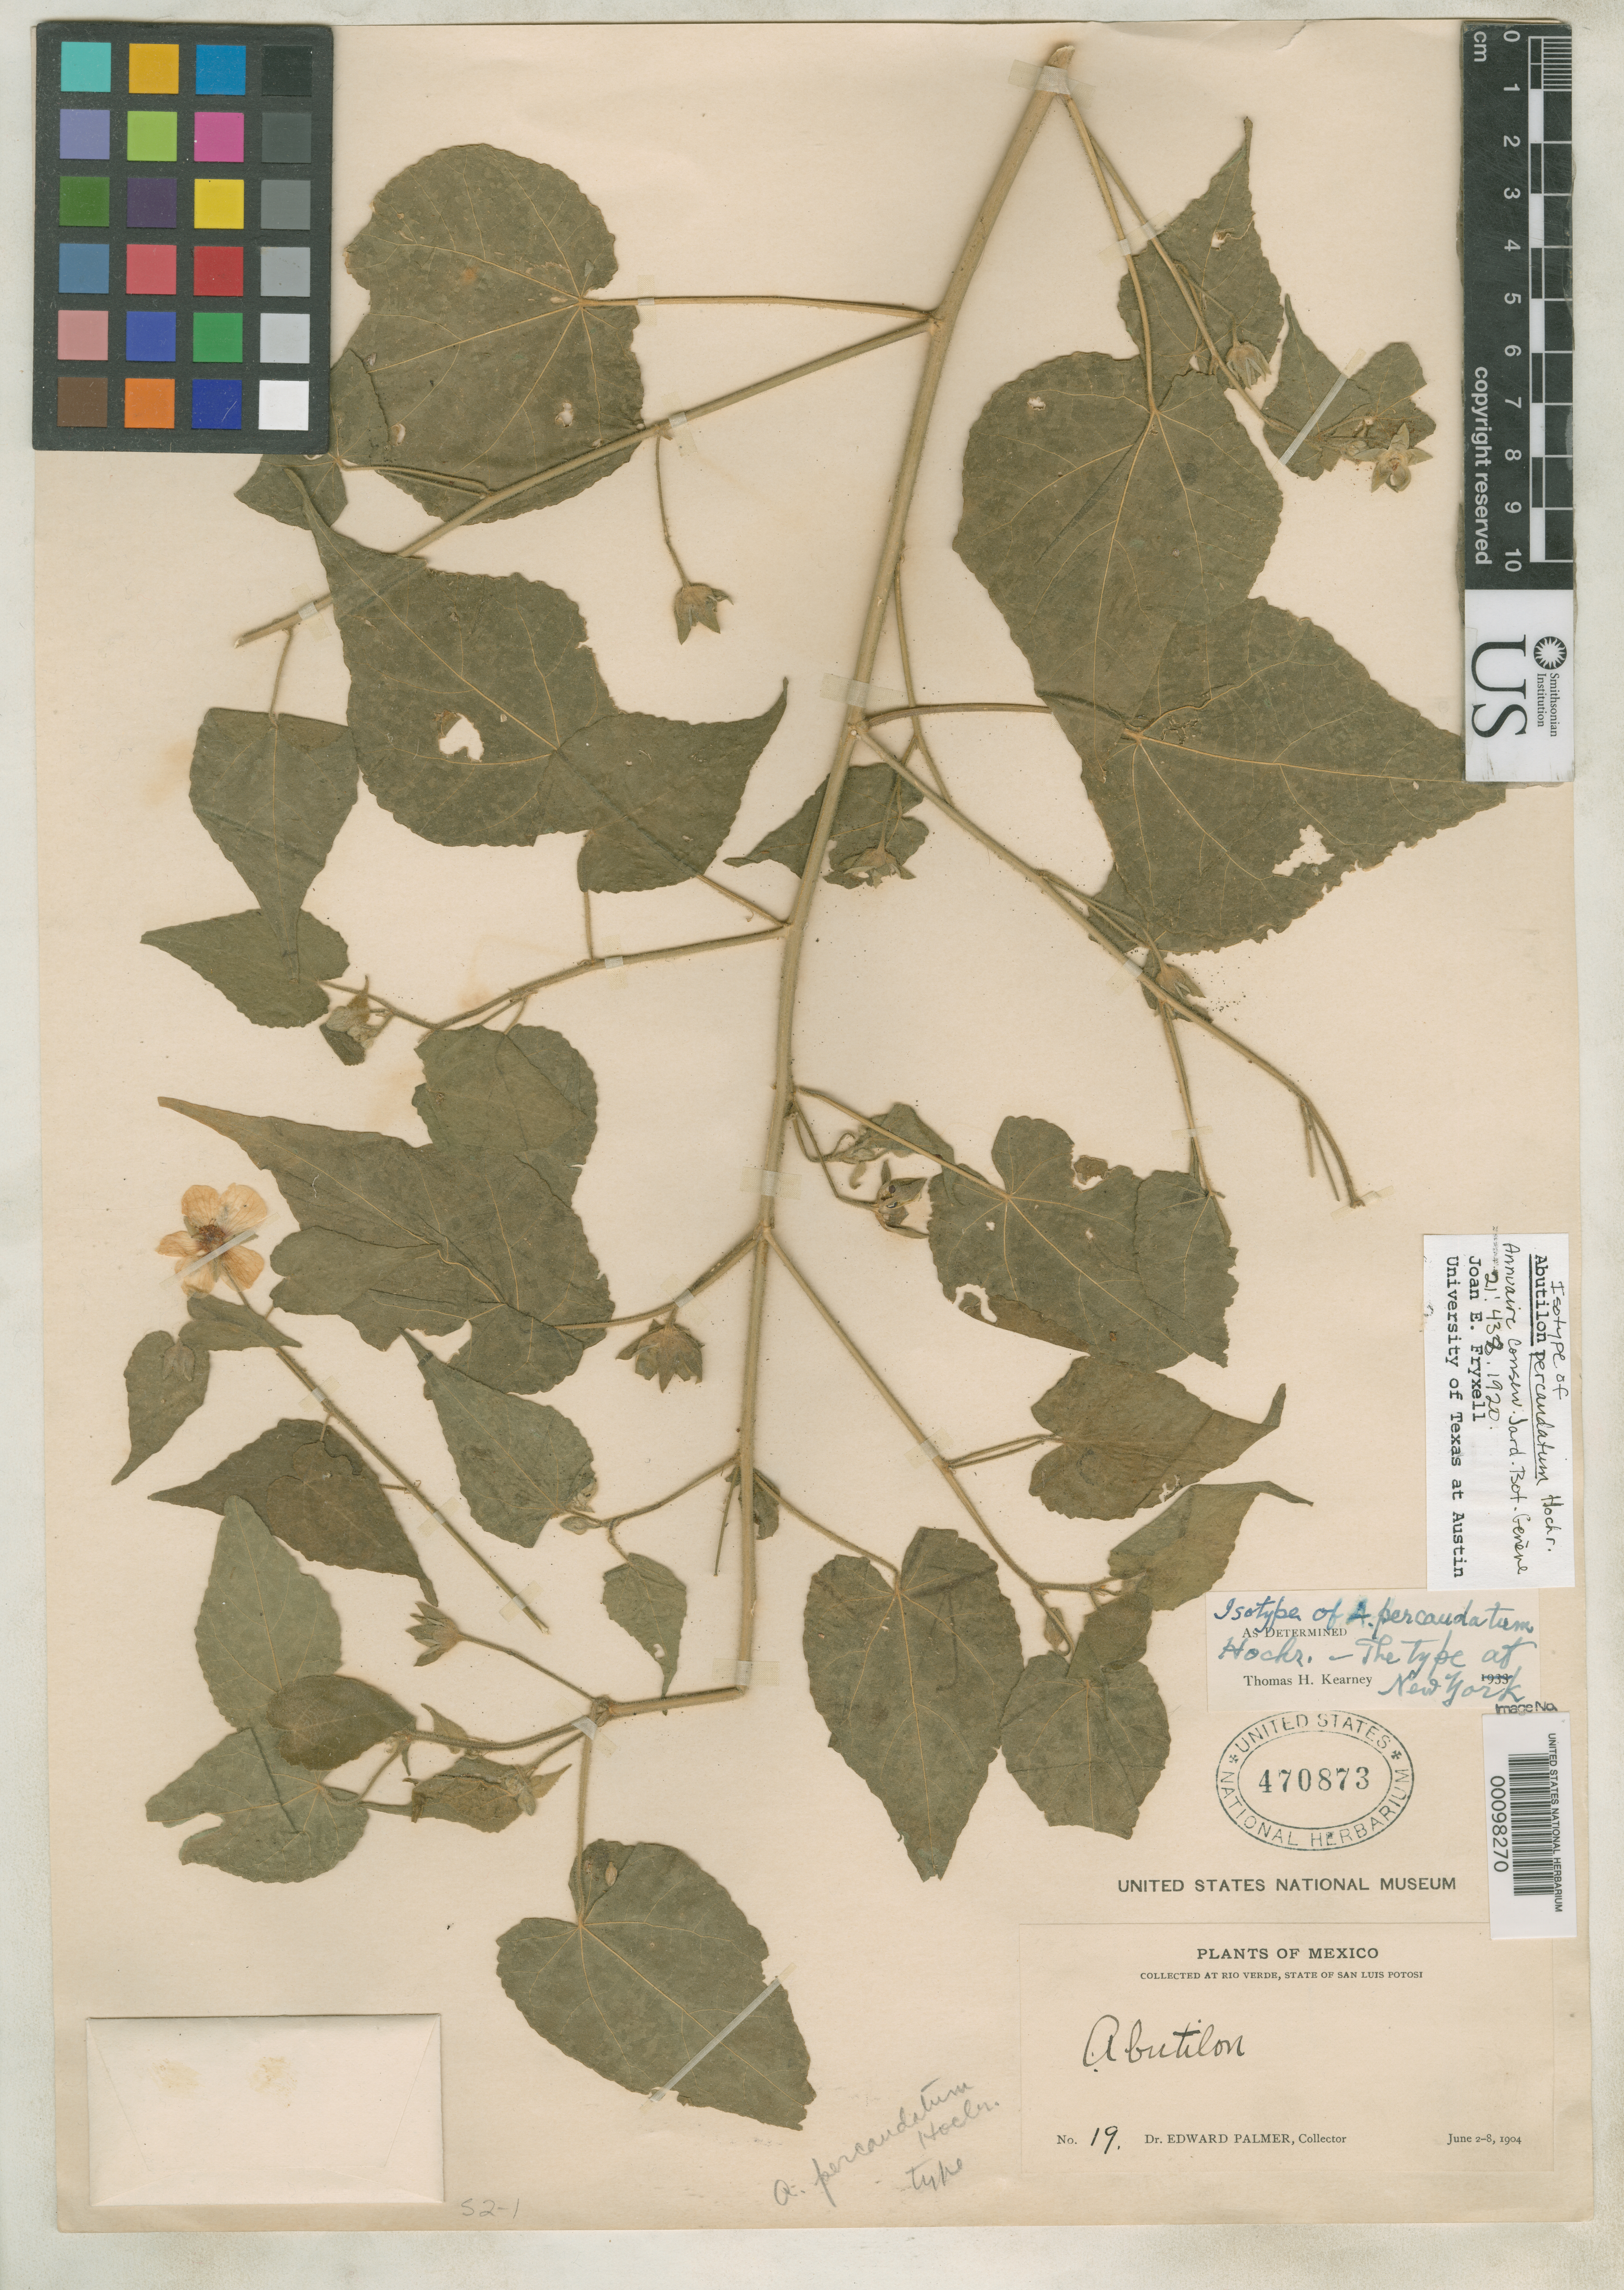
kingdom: Plantae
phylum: Tracheophyta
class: Magnoliopsida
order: Malvales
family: Malvaceae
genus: Abutilon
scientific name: Abutilon percaudatum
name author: Hochr.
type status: Isotype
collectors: E. Palmer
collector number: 19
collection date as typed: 02 Jun 1904 to 08 Jun 1904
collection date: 1904-06-02/1904-06-08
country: Mexico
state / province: San Luis Potosi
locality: Rio Verde.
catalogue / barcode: US 470873